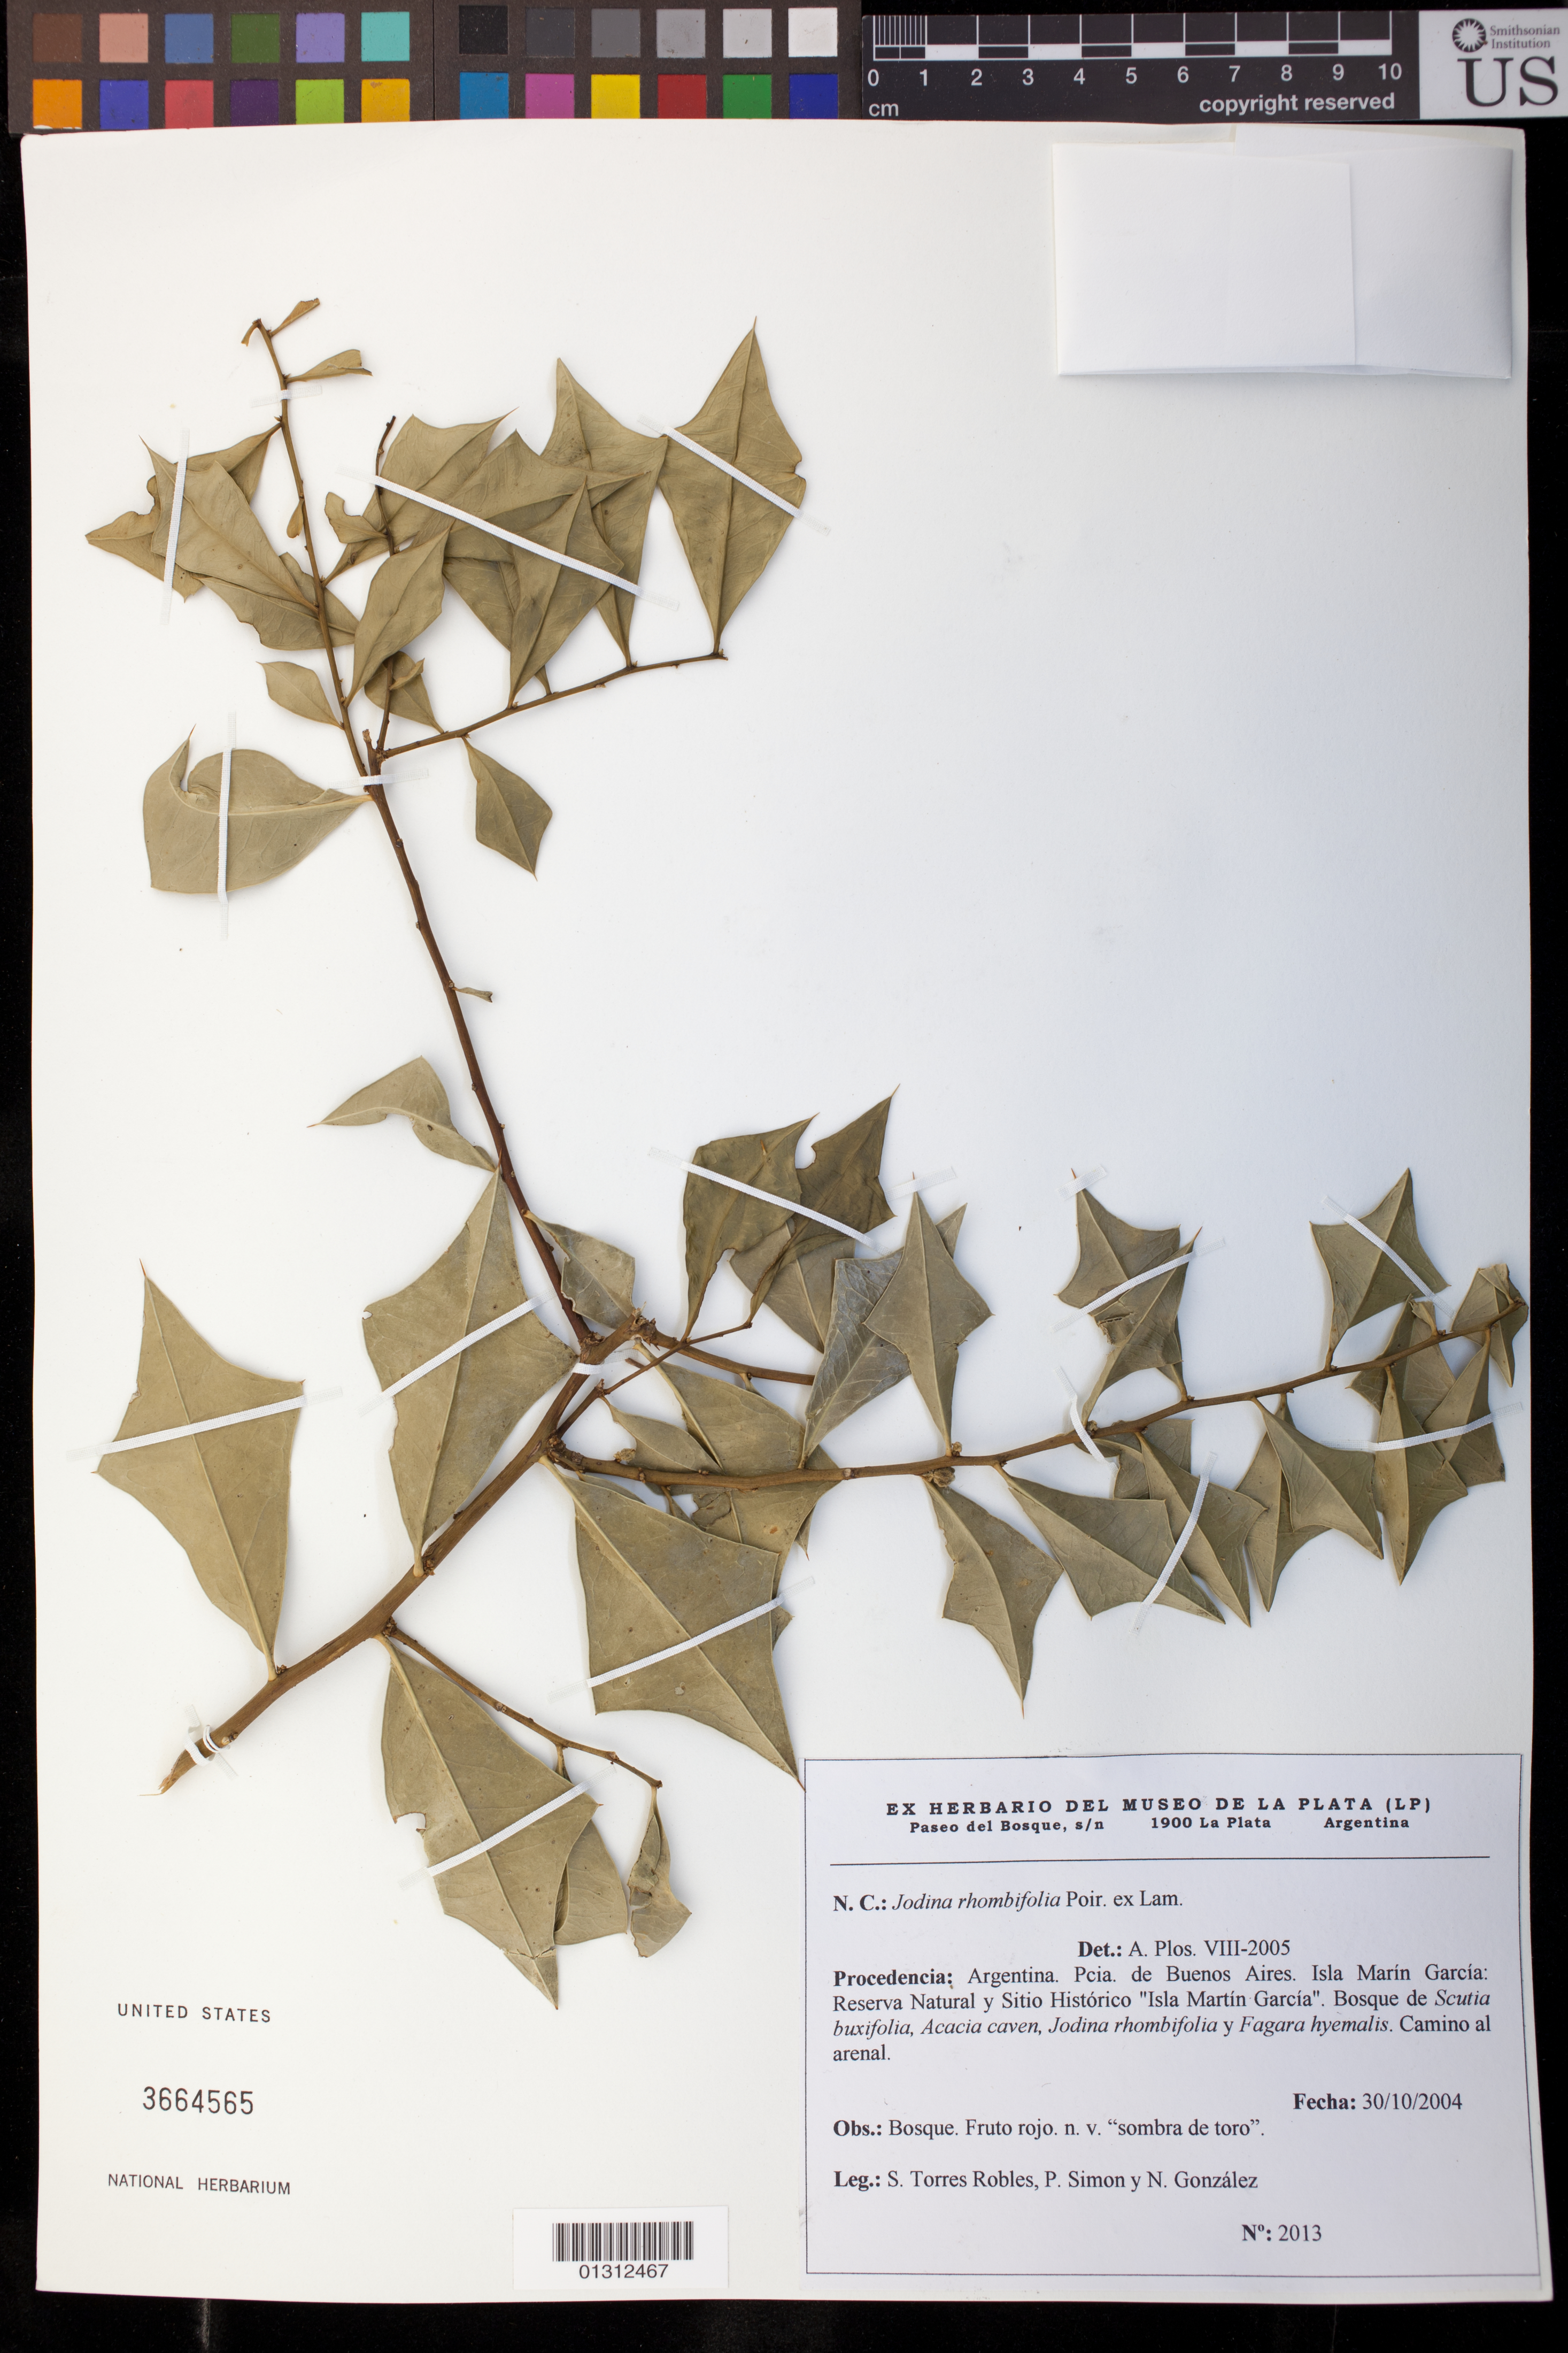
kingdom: Plantae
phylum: Tracheophyta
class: Magnoliopsida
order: Santalales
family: Cervantesiaceae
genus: Jodina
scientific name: Jodina rhombifolia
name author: (Hook. & Arn.) Reissek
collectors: S. Torres Robles, P. Simon & N. Gonzalez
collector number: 2013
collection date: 2004-10-30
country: Argentina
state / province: Buenos Aires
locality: Isla Marin Garcia: Reserva Natural y Sitio Historico Isla Martin Garcia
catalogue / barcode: US 3664565